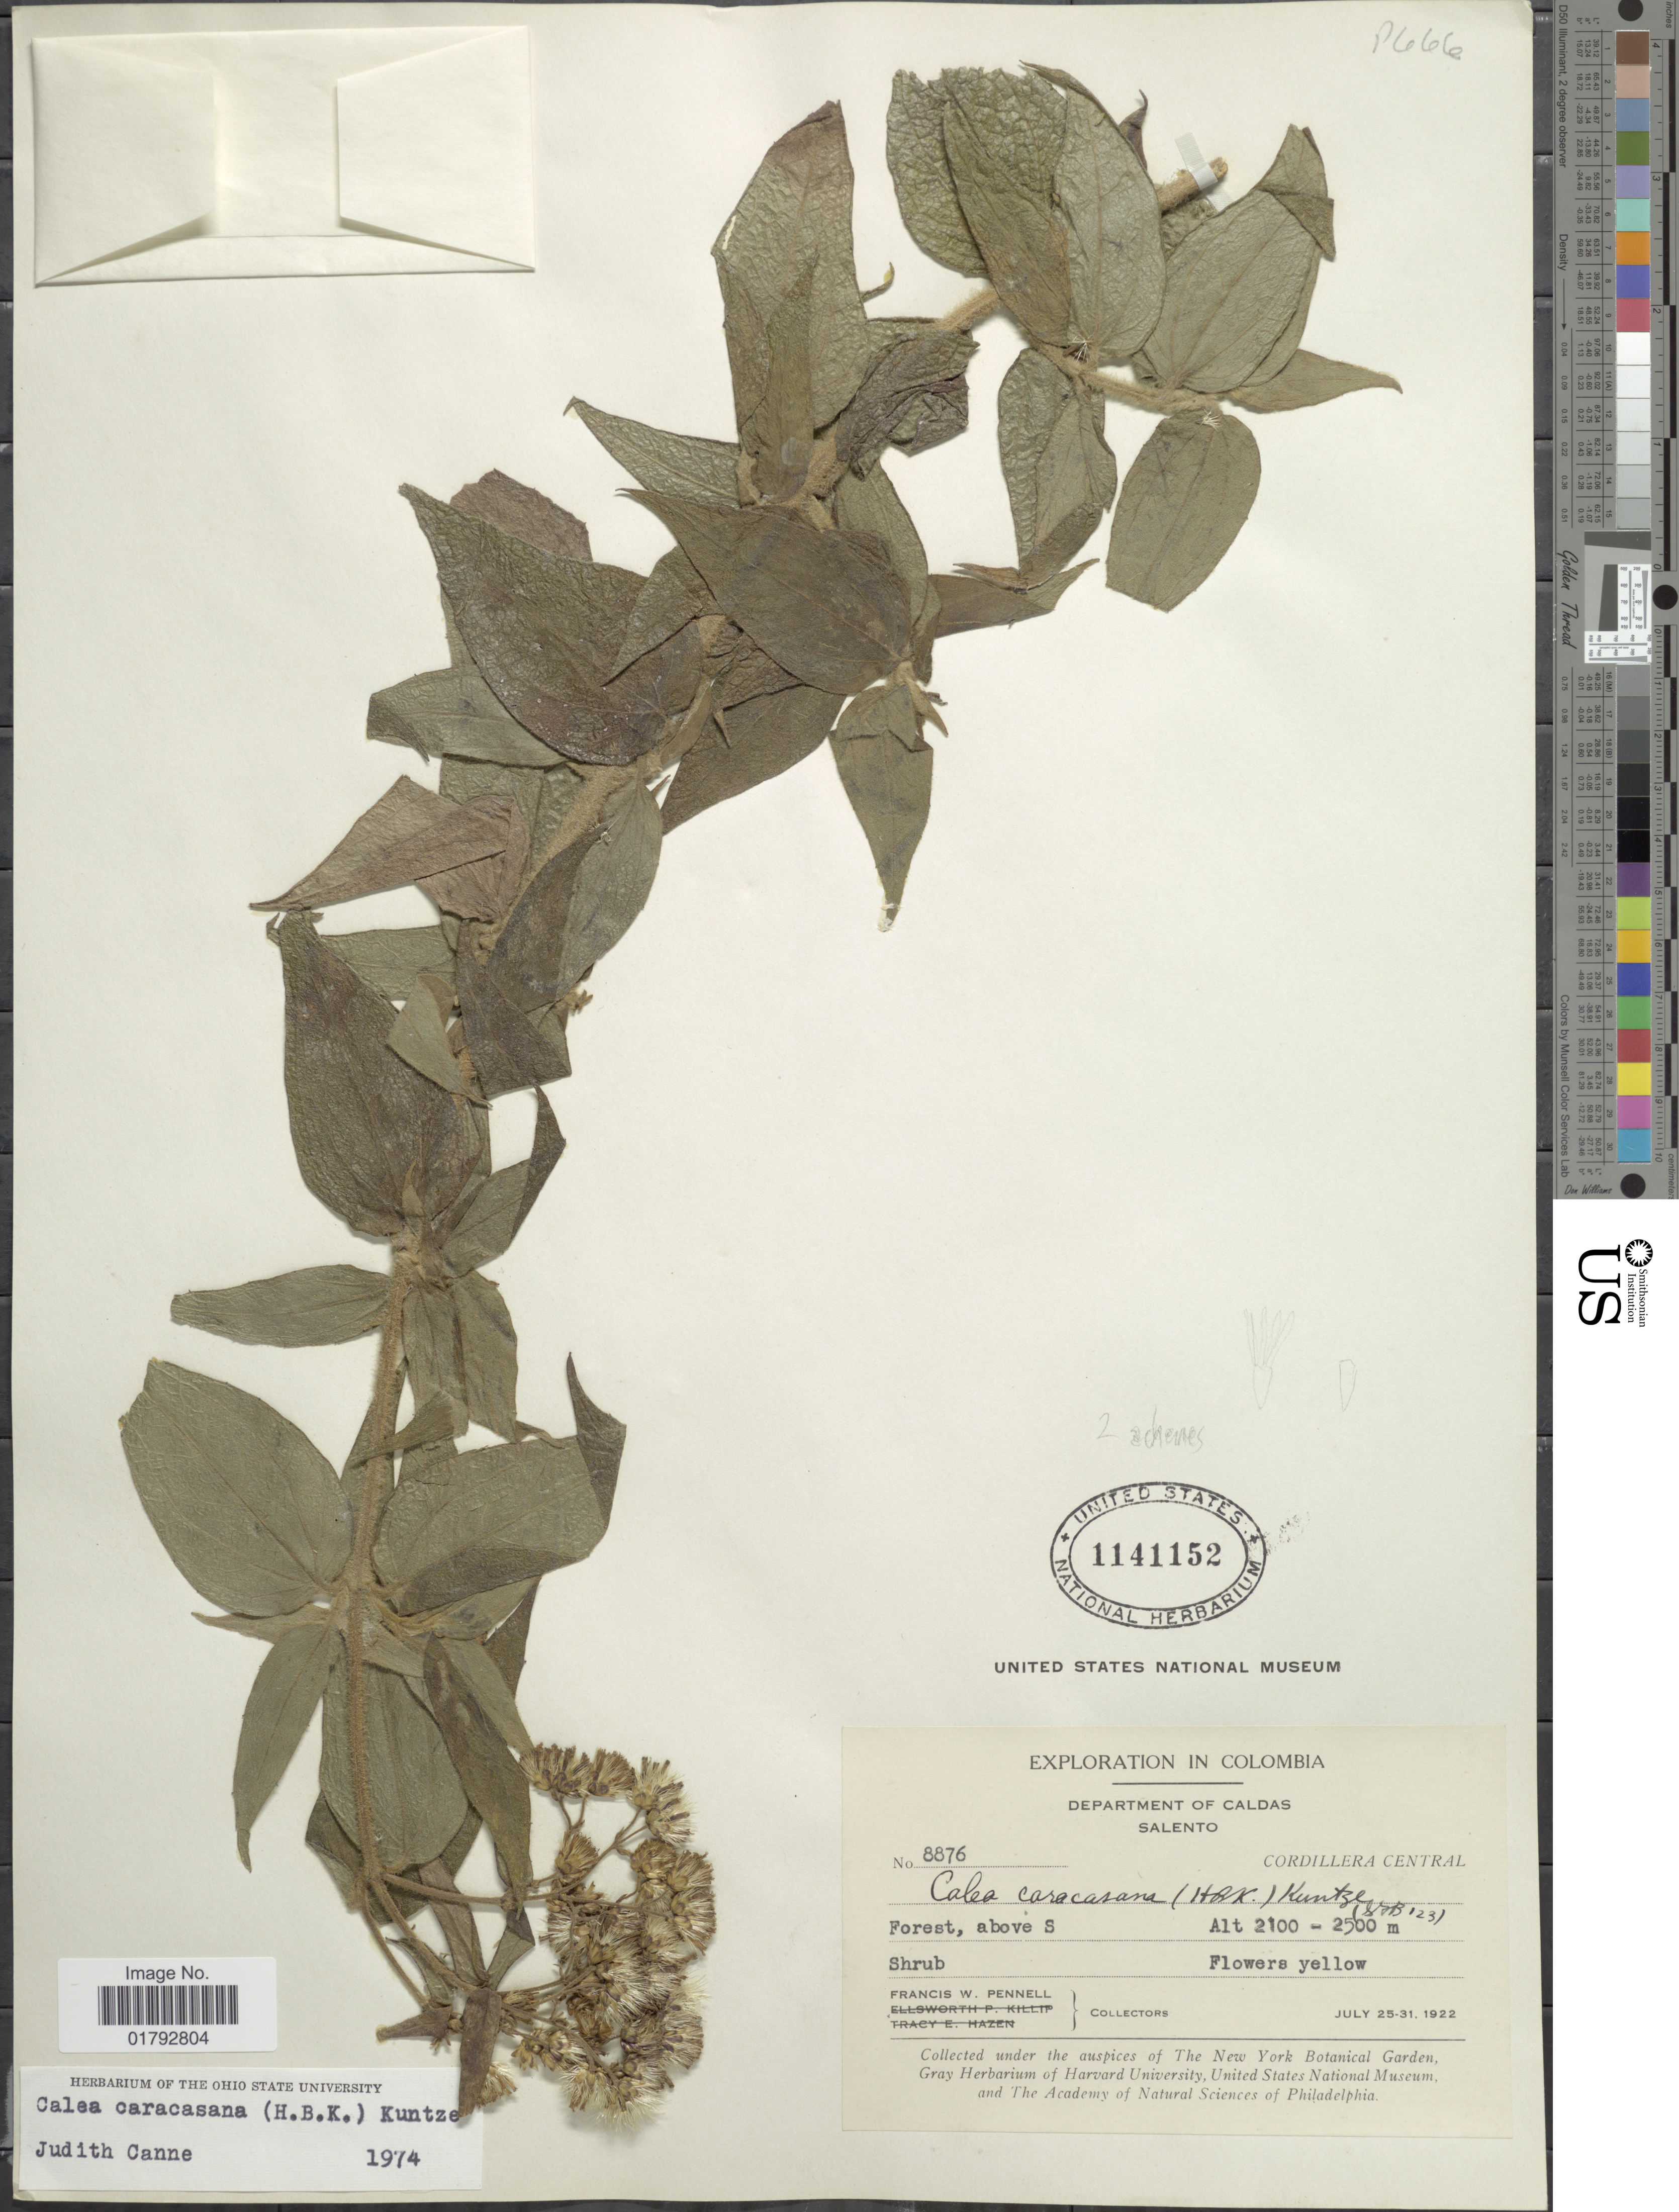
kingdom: Plantae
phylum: Tracheophyta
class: Magnoliopsida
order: Asterales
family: Asteraceae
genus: Alloispermum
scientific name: Alloispermum caracasanum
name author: (Kunth) H. Rob.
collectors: F. W. Pennell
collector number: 8876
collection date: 1922-07-25/1922-07-31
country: Colombia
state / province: Caldas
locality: Department of Caldas, Salento, Cordillera Central.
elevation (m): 2100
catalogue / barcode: US 1141152